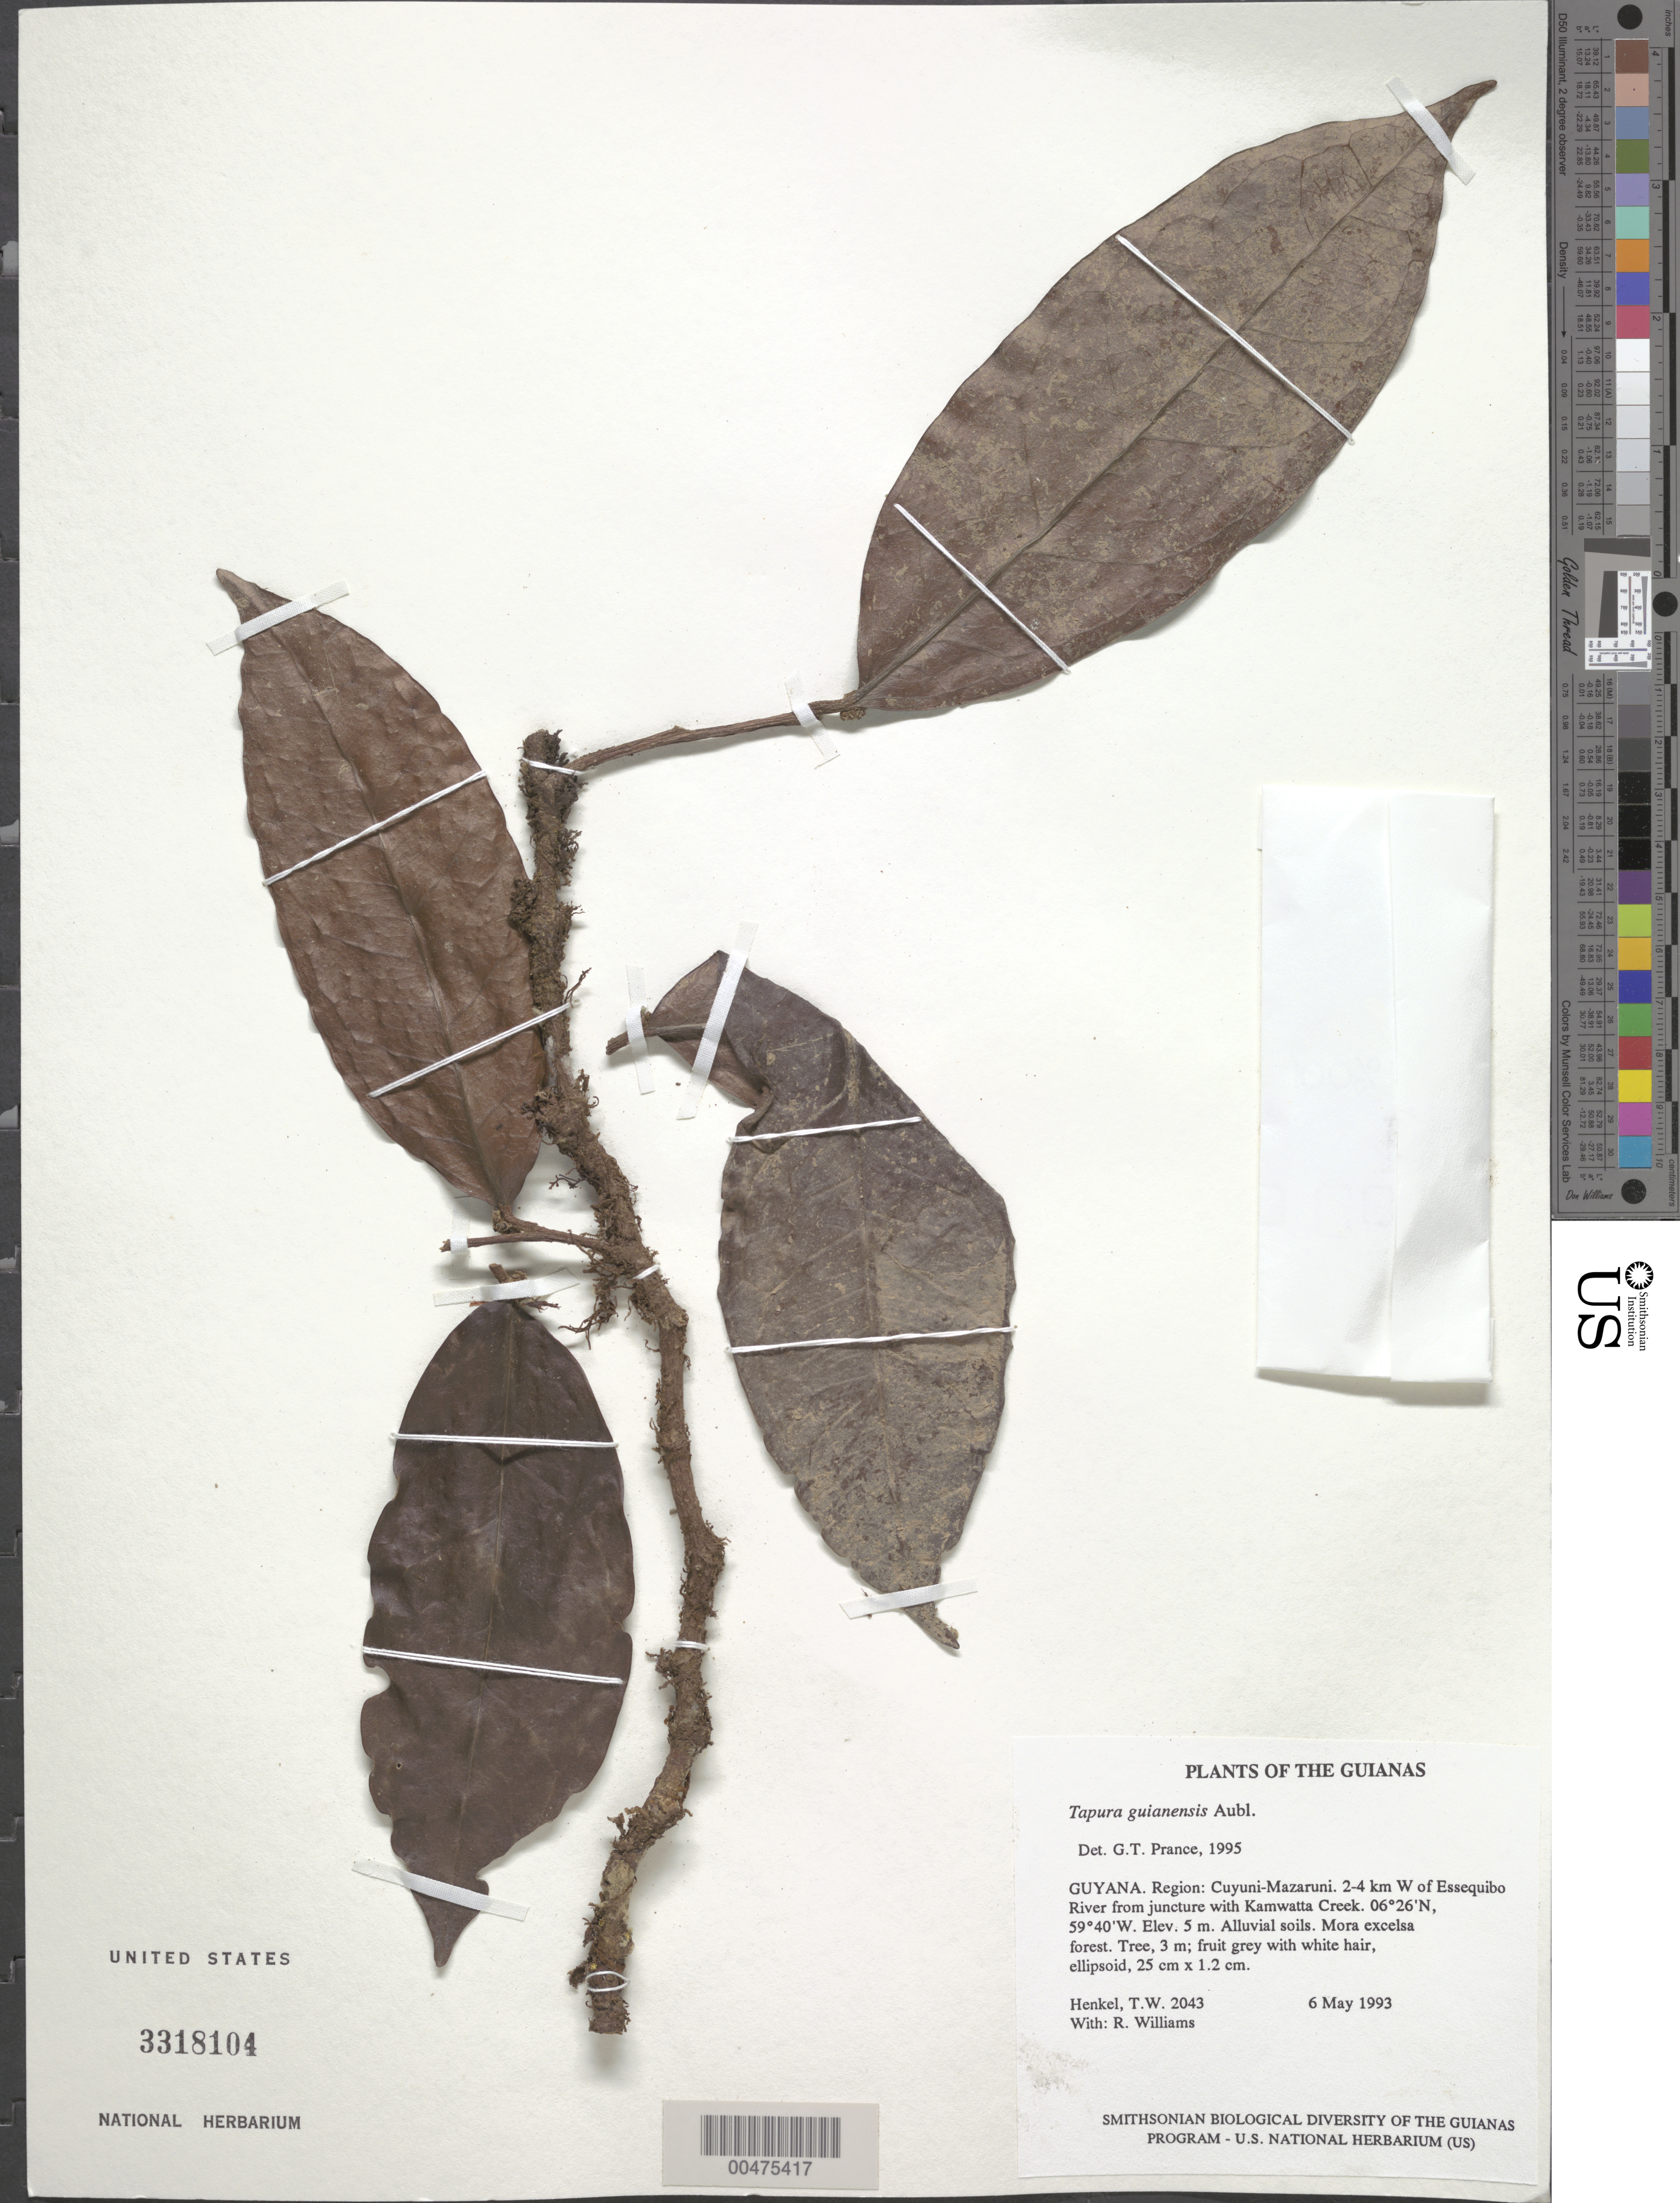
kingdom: Plantae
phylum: Tracheophyta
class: Magnoliopsida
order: Malpighiales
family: Dichapetalaceae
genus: Tapura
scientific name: Tapura guianensis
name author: Aubl.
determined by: Prance, G. T.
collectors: T. Henkel & R. Williams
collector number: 2043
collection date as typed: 6 May 1993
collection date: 1993-05-06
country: Guyana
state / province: Cuyuni-Mazaruni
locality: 2-4 km W of Essequibo River from juncture with Kamwatta Creek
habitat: Alluvial soils. Mora excelsa forest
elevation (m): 5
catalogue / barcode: US 3318104